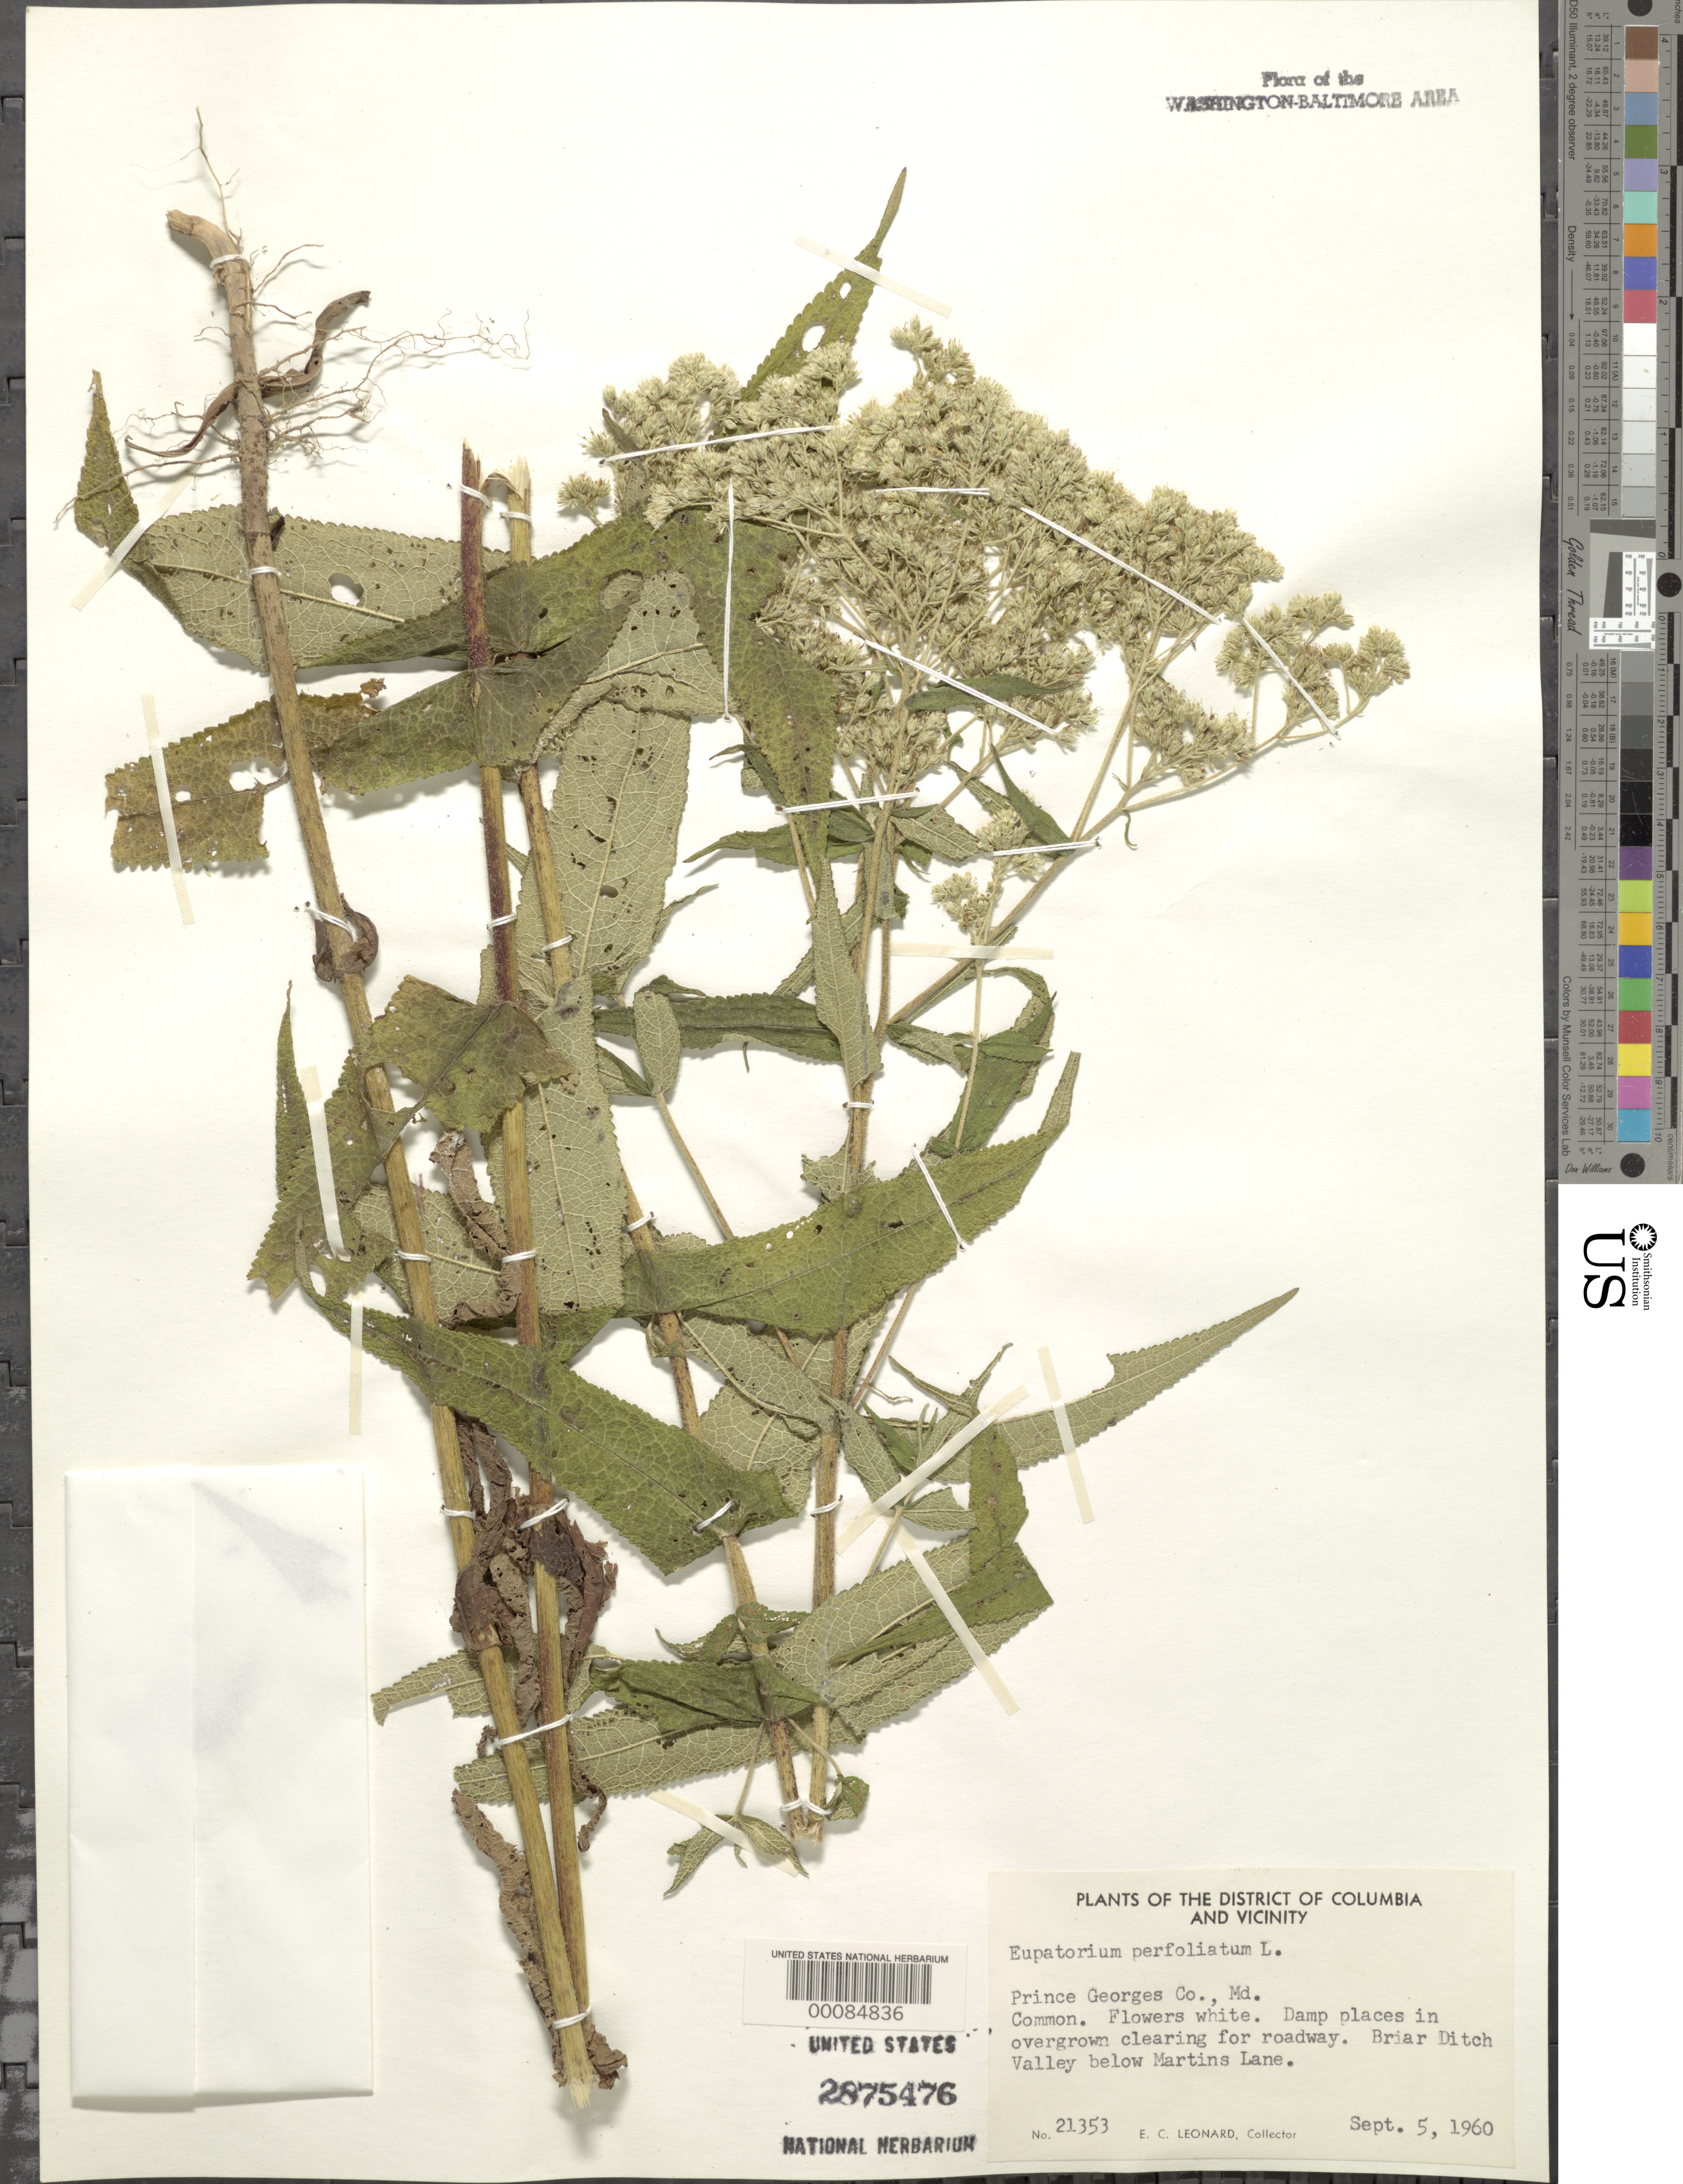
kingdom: Plantae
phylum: Tracheophyta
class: Magnoliopsida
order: Asterales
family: Asteraceae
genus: Eupatorium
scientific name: Eupatorium perfoliatum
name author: L.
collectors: E. C. Leonard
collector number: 21353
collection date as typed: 05 Sep 1960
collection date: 1960-09-05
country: United States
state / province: Maryland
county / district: Prince George's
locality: Briar Ditch Valley below Martins Lane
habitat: Overgrown clearing for roadway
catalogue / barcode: US 2875476